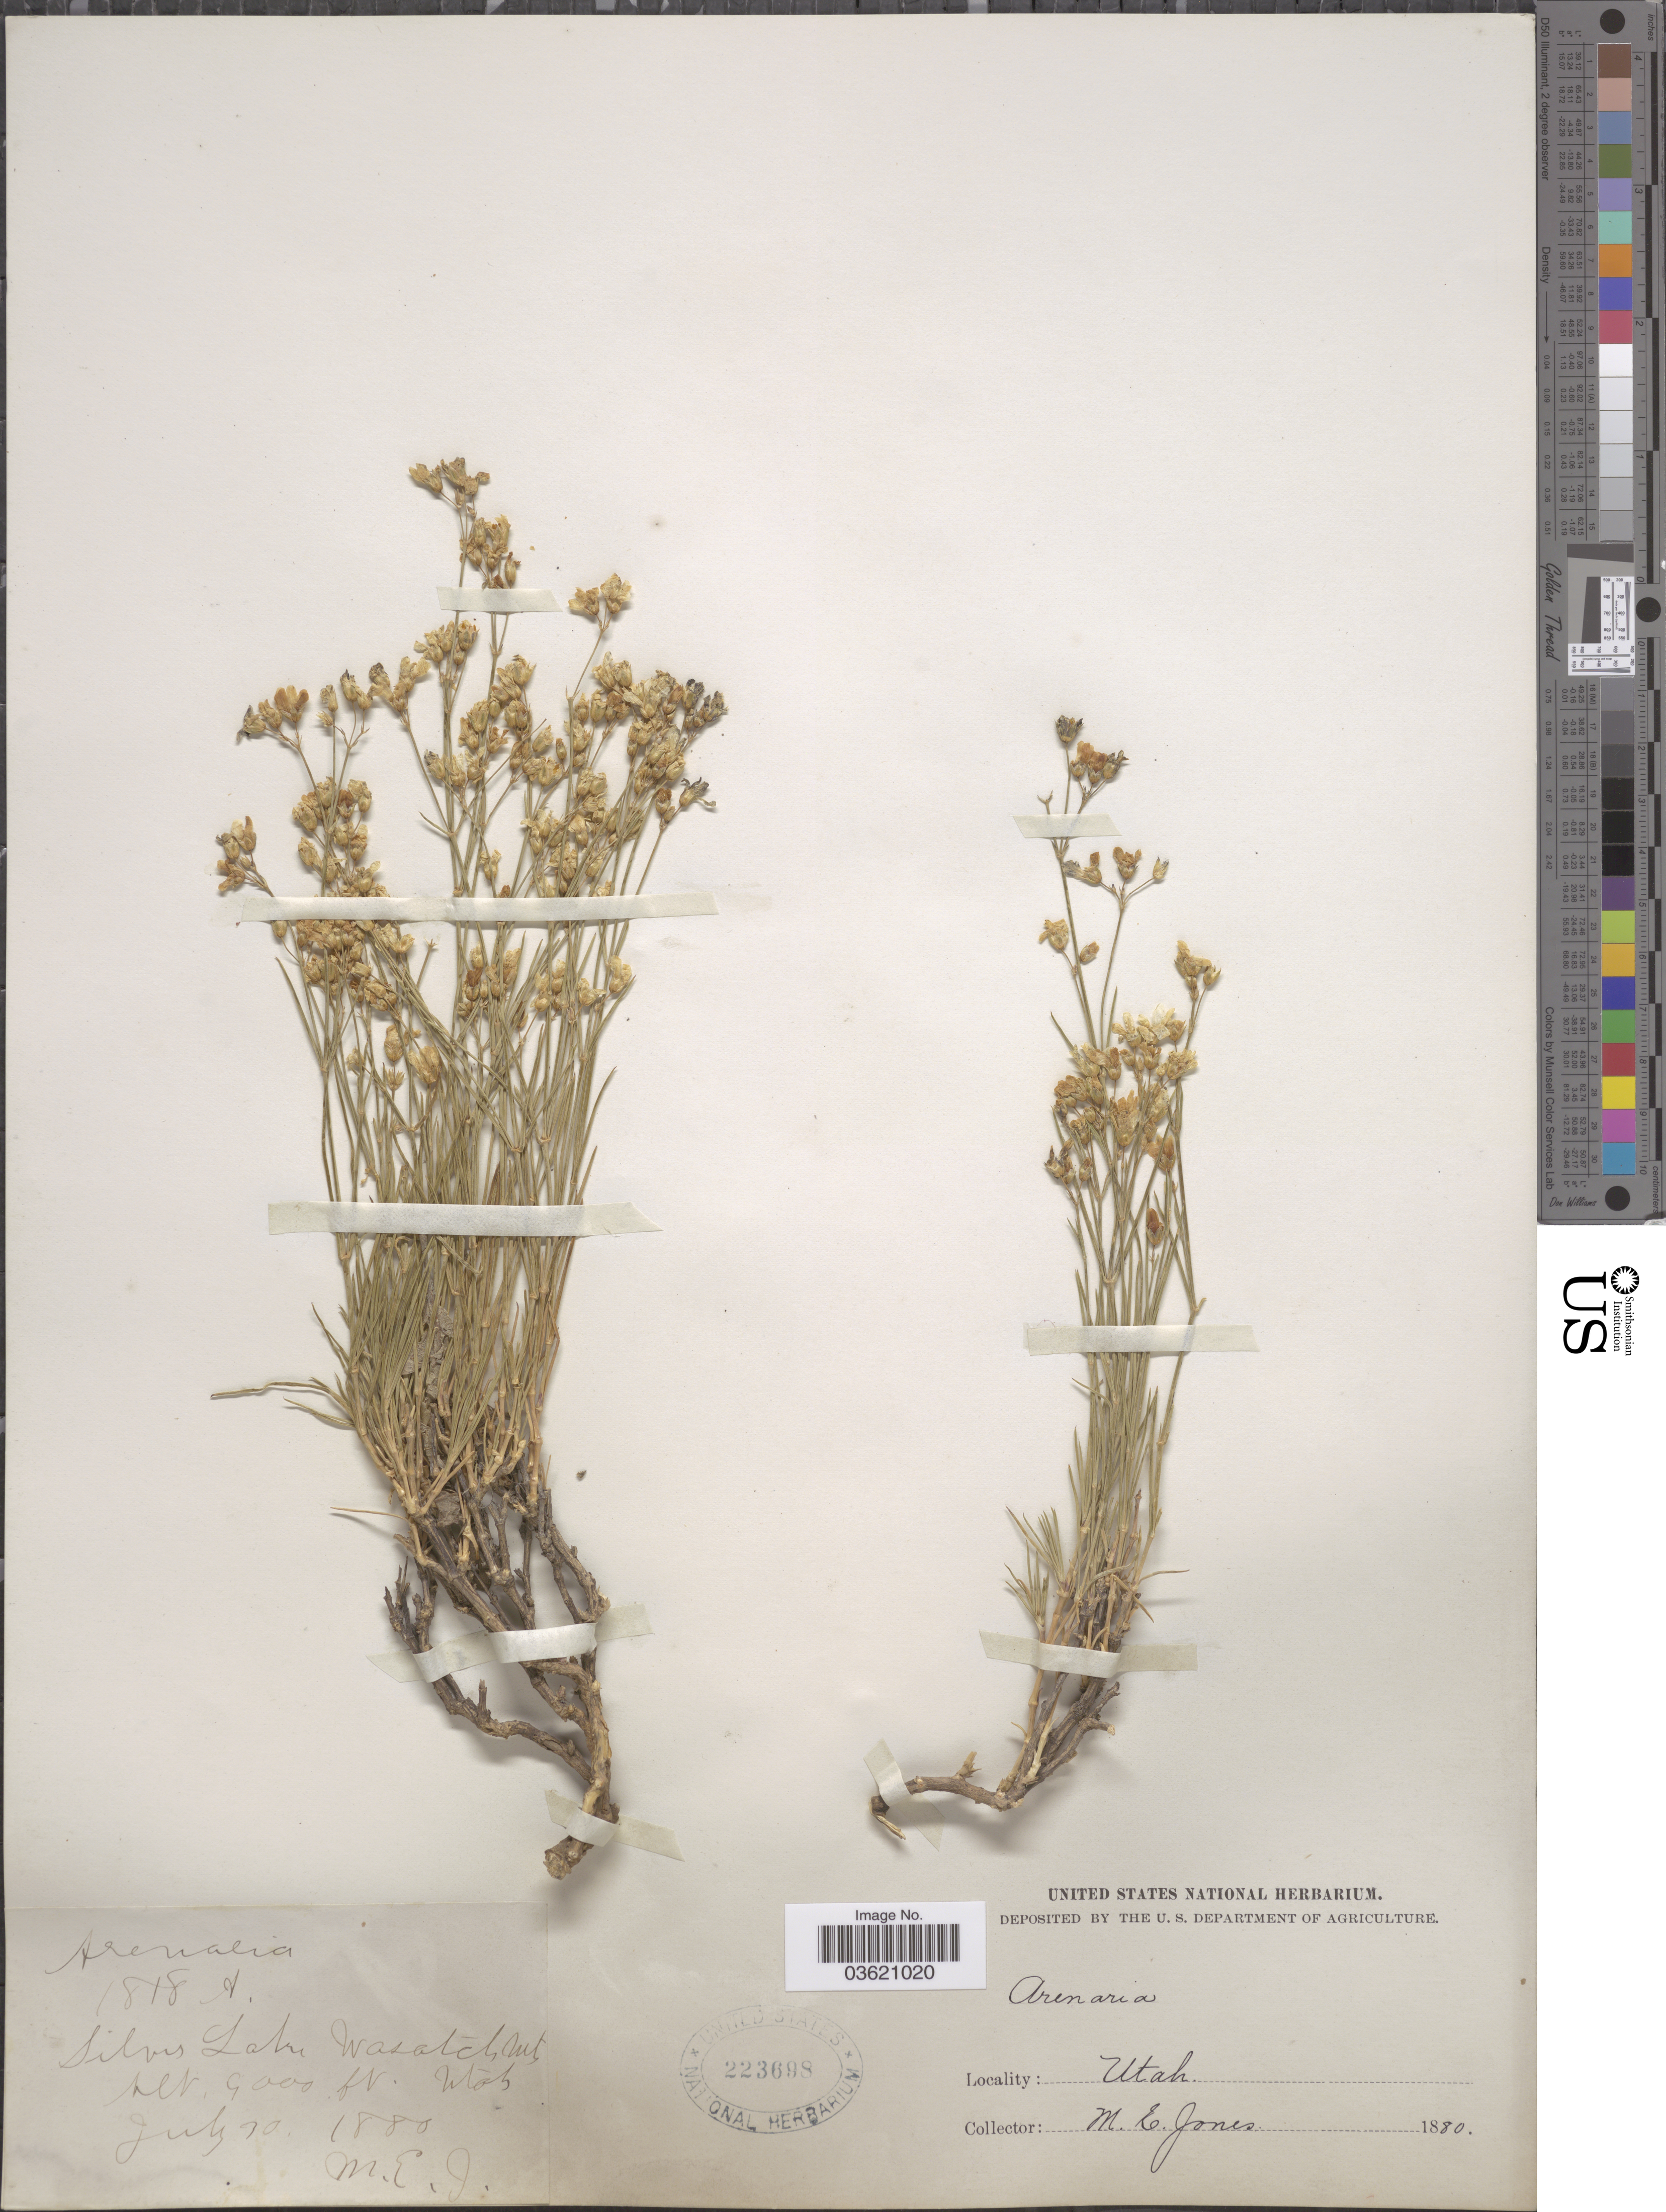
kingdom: Plantae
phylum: Tracheophyta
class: Magnoliopsida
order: Caryophyllales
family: Caryophyllaceae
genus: Eremogone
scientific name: Eremogone macradenia var. macradenia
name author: (S. Watson) Ikonn.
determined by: Strong, Mark T., (BOT), Smithsonian Institution - National Museum of Natural History (UNITED STATES)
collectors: M. E. Jones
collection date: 1880-07-30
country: United States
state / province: Utah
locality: Silver Lake, Wasatch Mts.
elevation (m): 2743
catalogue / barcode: US 223698